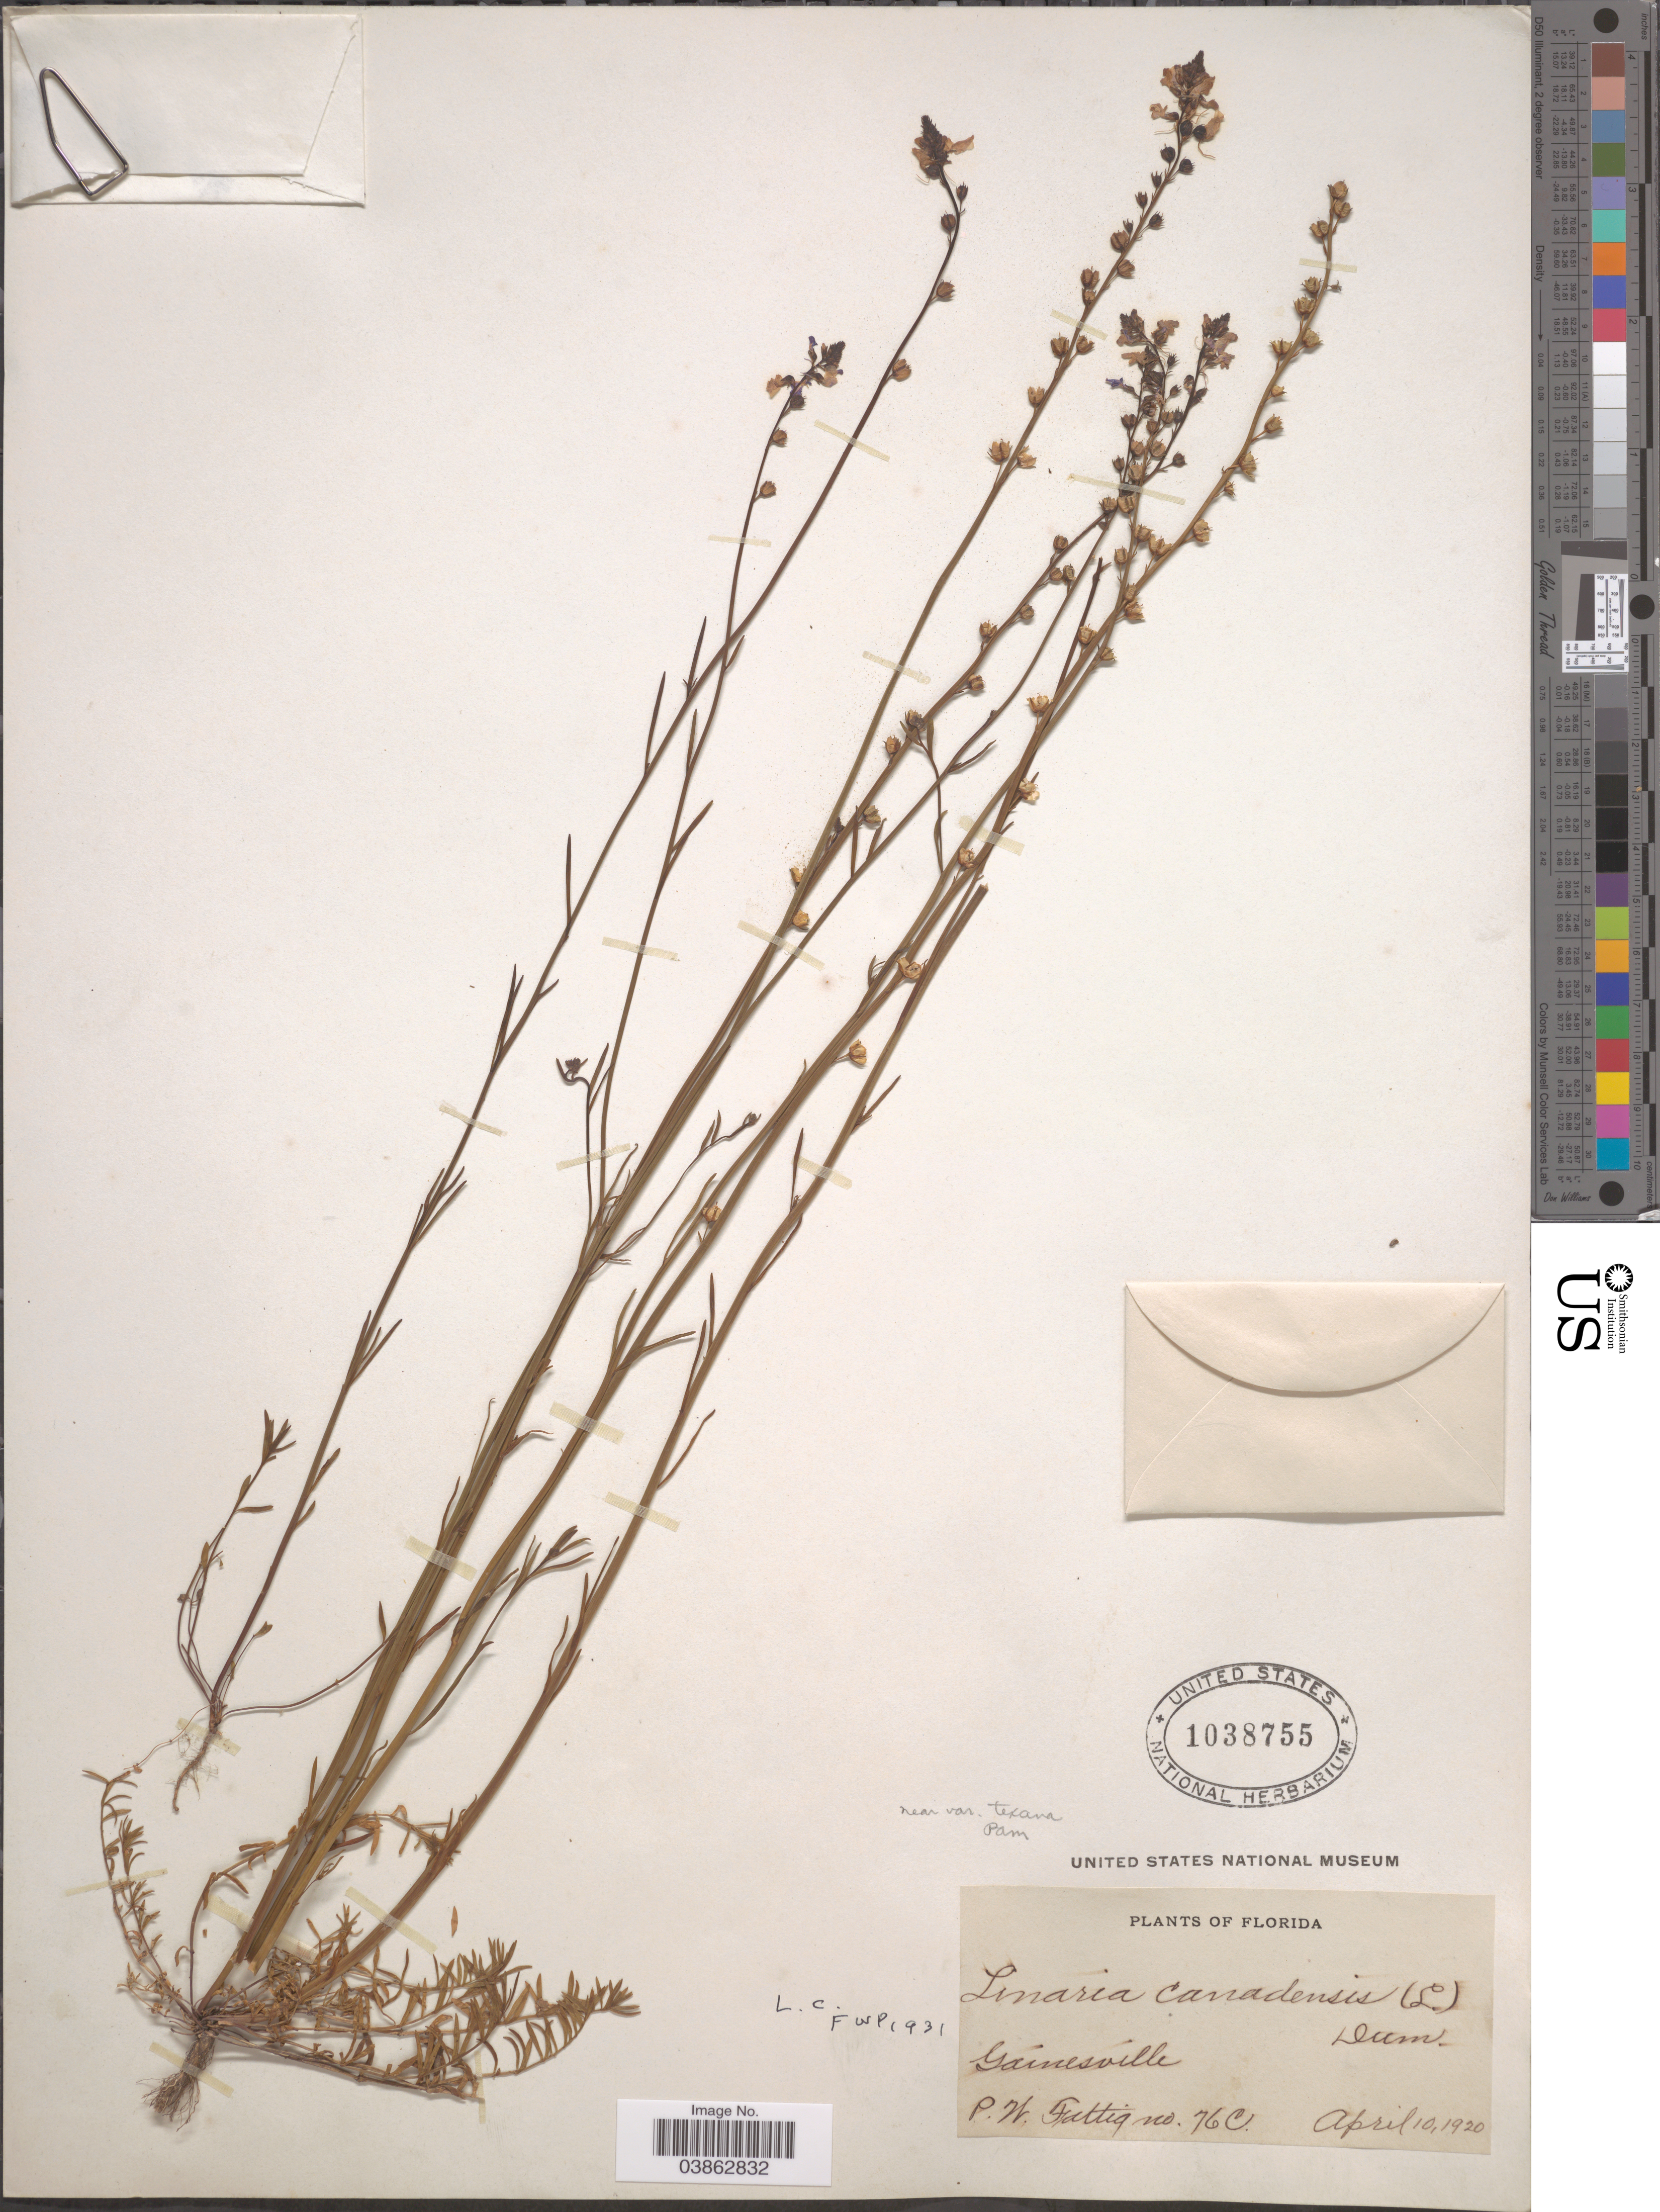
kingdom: Plantae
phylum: Tracheophyta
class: Magnoliopsida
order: Lamiales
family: Plantaginaceae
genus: Linaria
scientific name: Linaria canadensis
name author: (L.) Dum. Cours.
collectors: P. Fattig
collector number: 76C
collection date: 1920-04-10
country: United States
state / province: Florida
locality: Gainesville.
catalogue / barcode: US 1038755